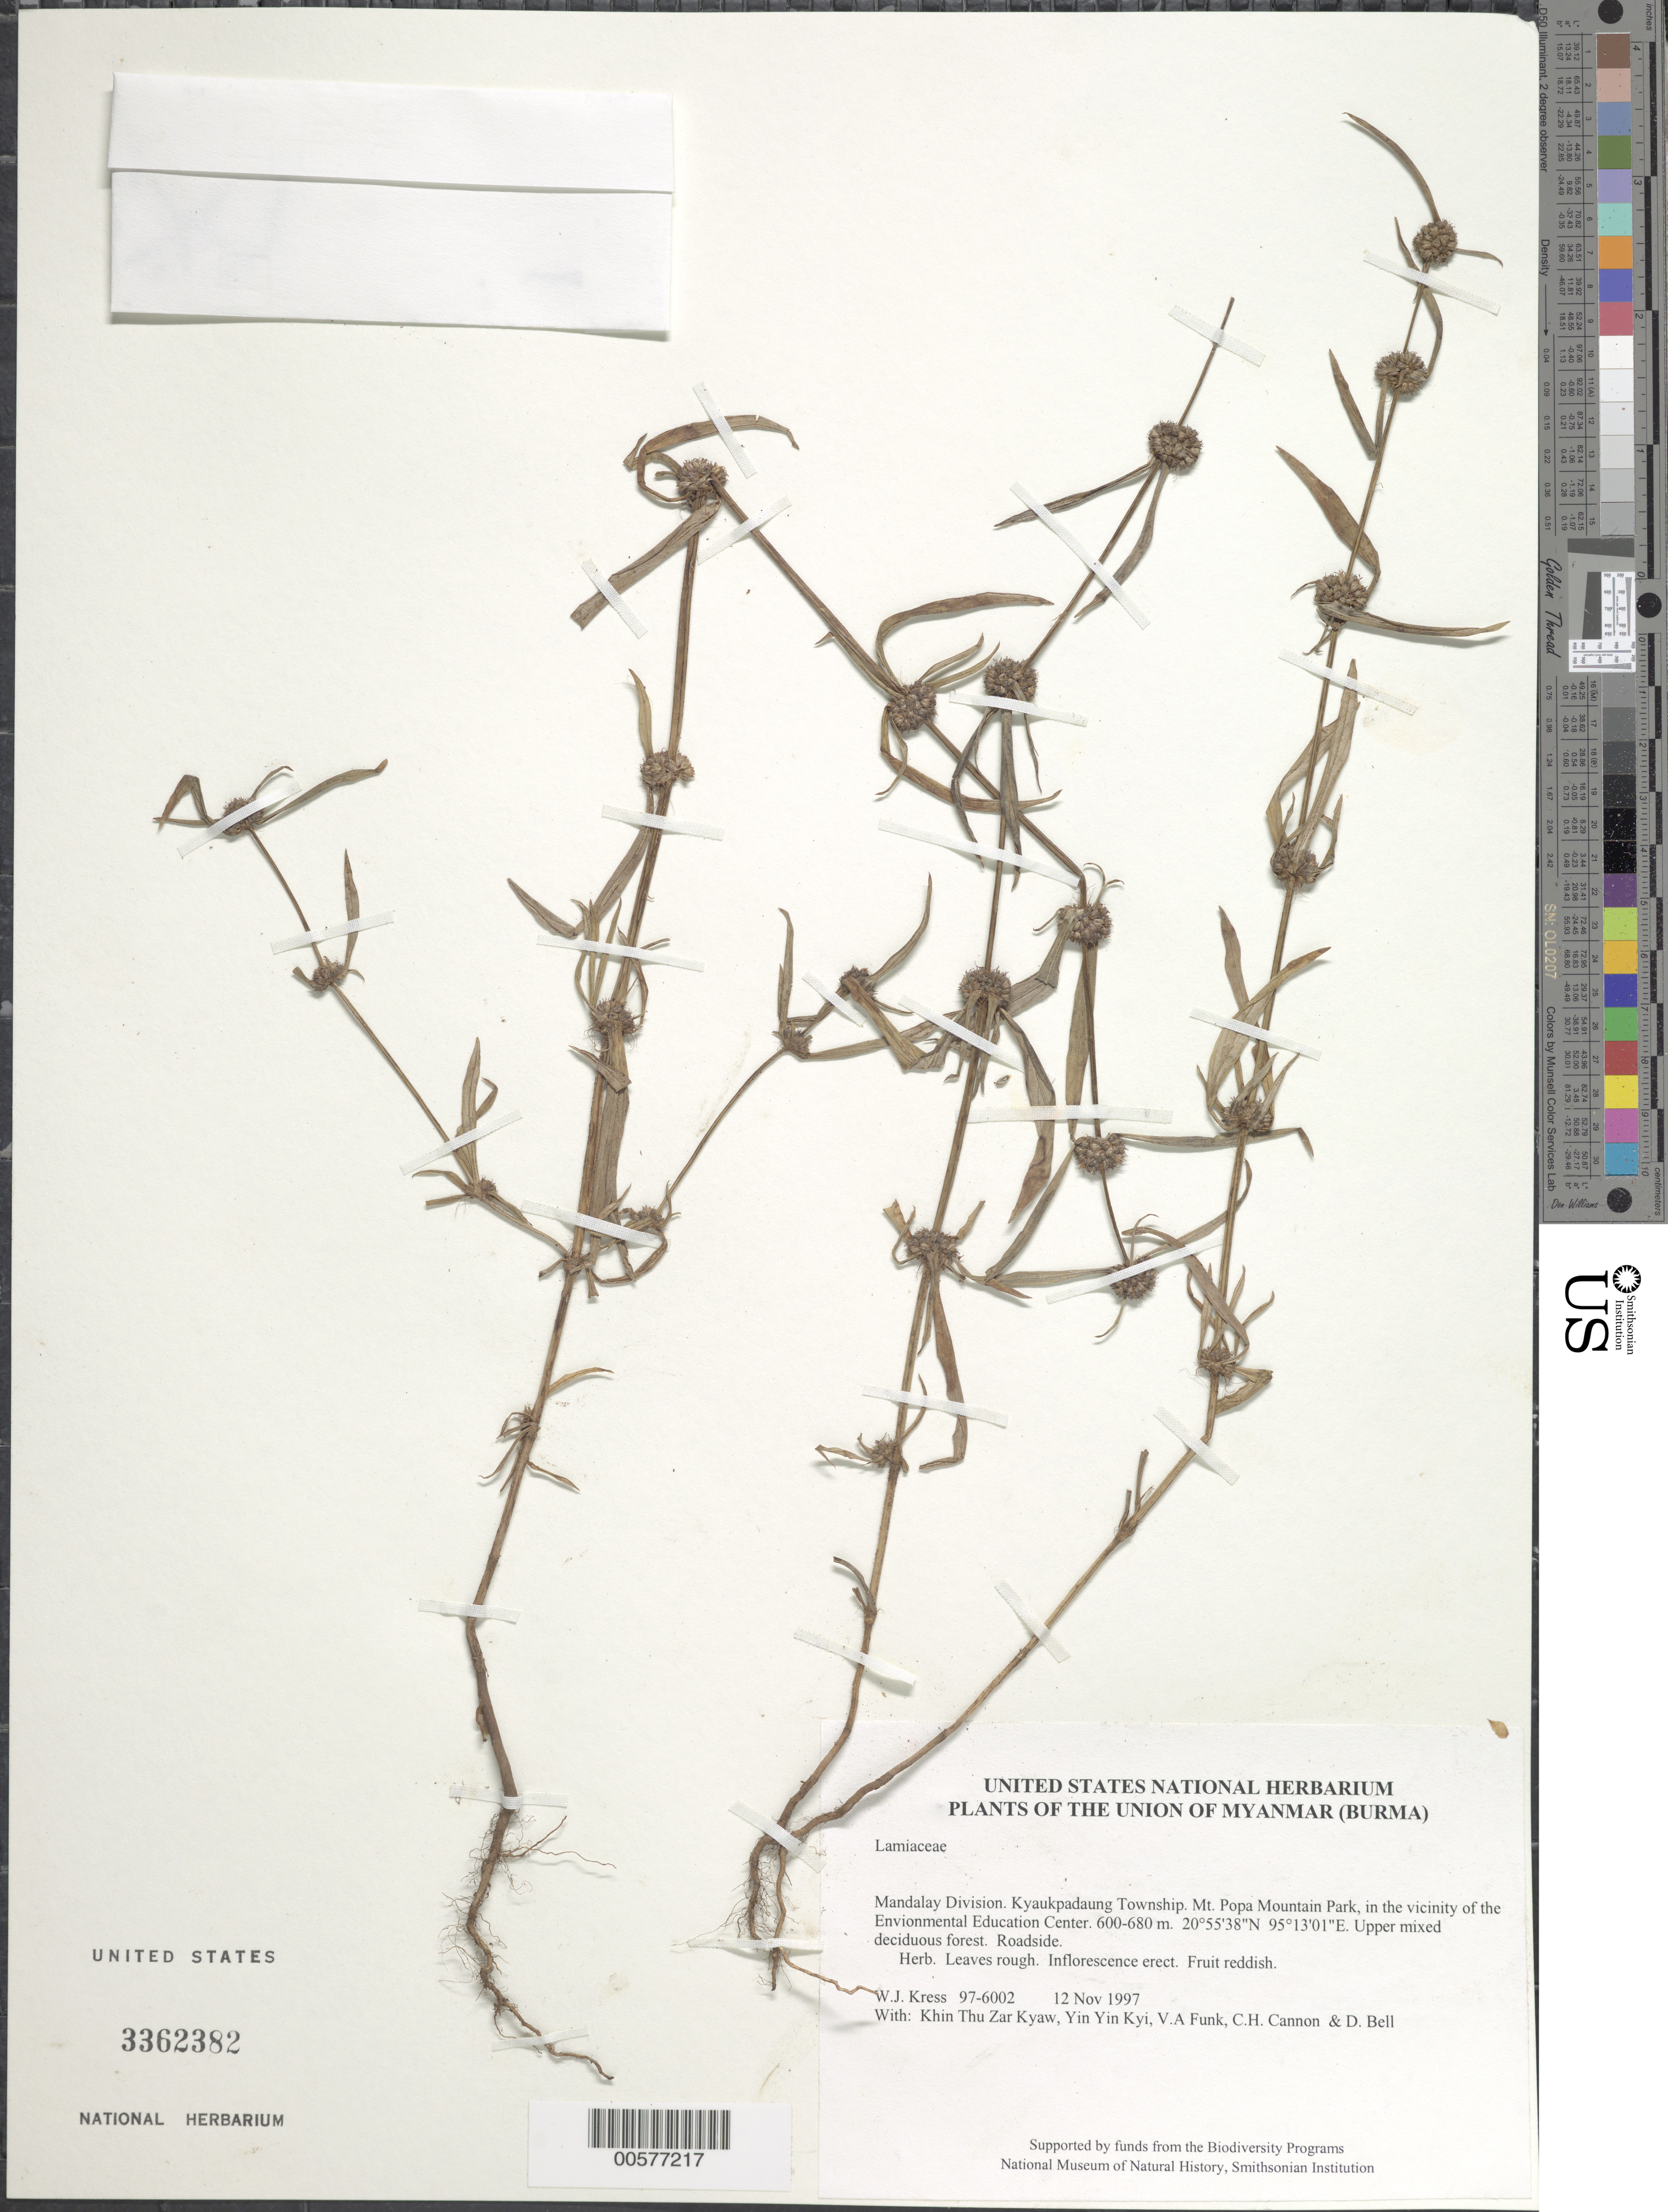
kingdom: Plantae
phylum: Tracheophyta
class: Magnoliopsida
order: Lamiales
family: Lamiaceae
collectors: W. J. Kress, Khin Thu Zar Kyaw, Yin Yin Kyi, V. Funk, C. H. Cannon & D. A. Bell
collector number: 97-6002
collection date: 1997-11-12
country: Myanmar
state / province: Mandalay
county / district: Kyaukpadaung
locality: Mt. Popa Mountain Park, in the vicinity of the Envionmental Education Center.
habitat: Upper mixed deciduous forest. Roadside.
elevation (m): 600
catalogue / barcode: US 3362382